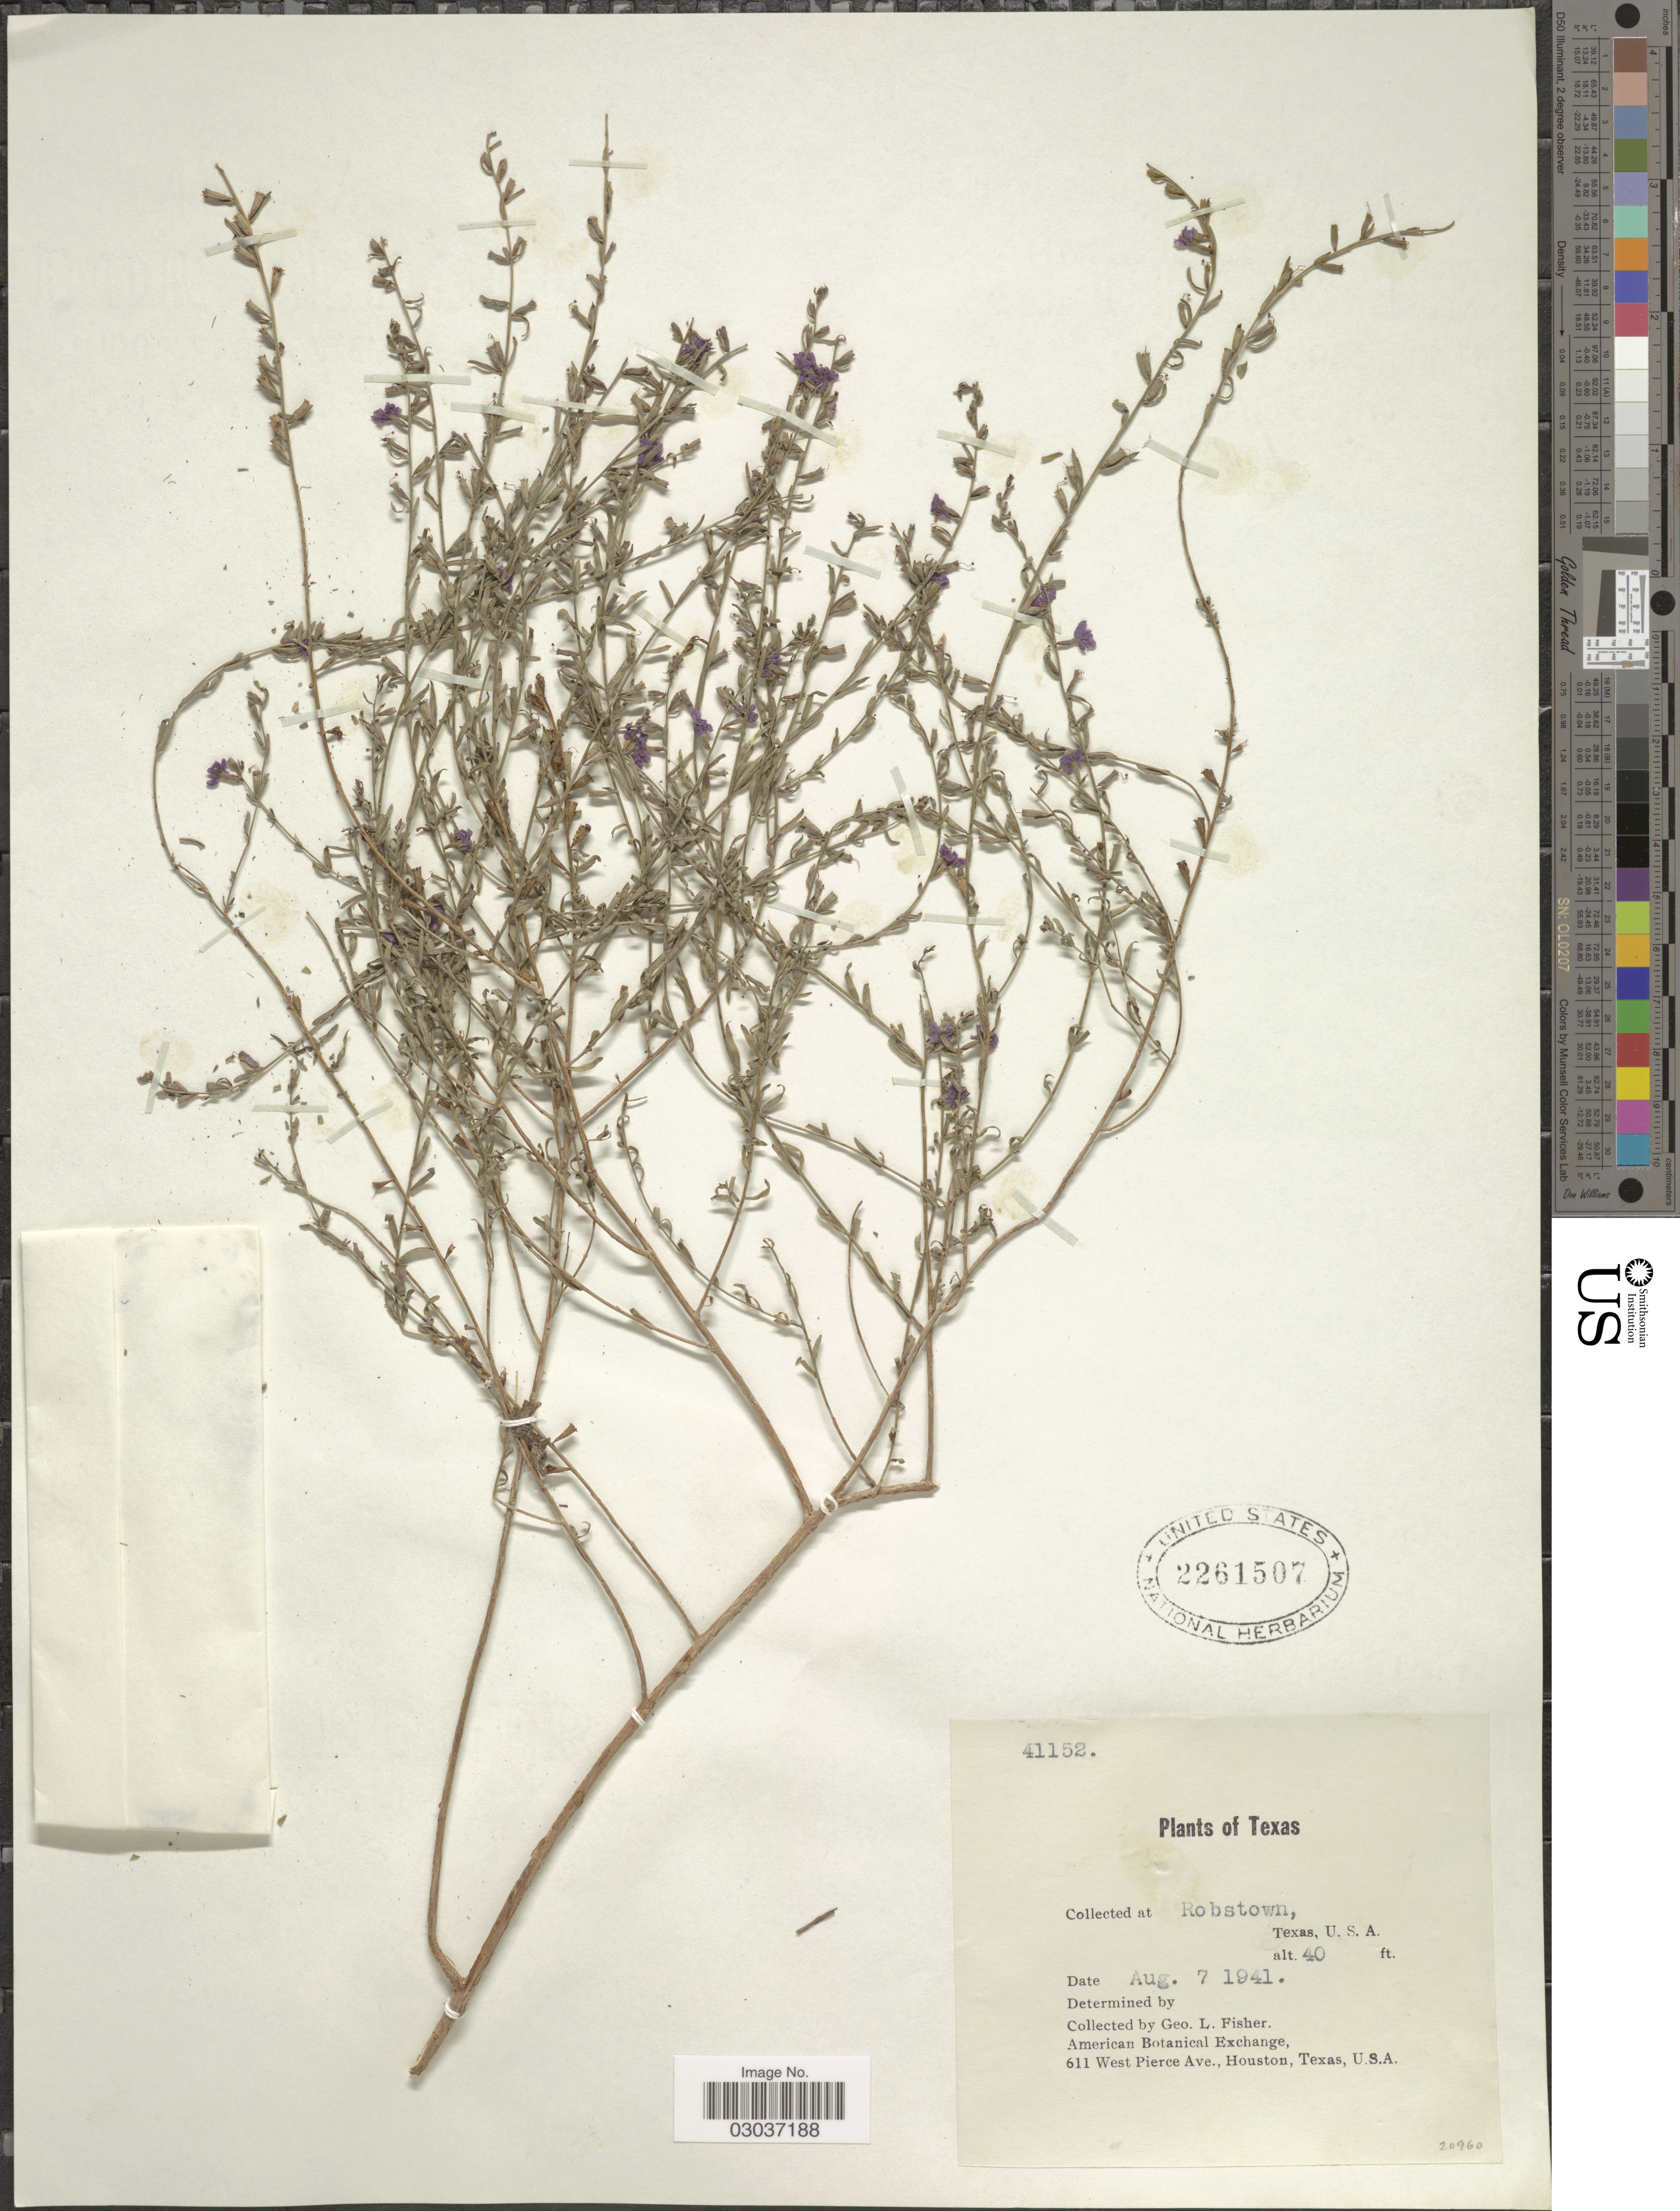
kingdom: Plantae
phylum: Tracheophyta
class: Magnoliopsida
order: Myrtales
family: Lythraceae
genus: Lythrum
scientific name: Lythrum sp.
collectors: G. L. Fisher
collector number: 41152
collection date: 1941-08-07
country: United States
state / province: Texas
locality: Robstown.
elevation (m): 12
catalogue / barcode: US 2261507